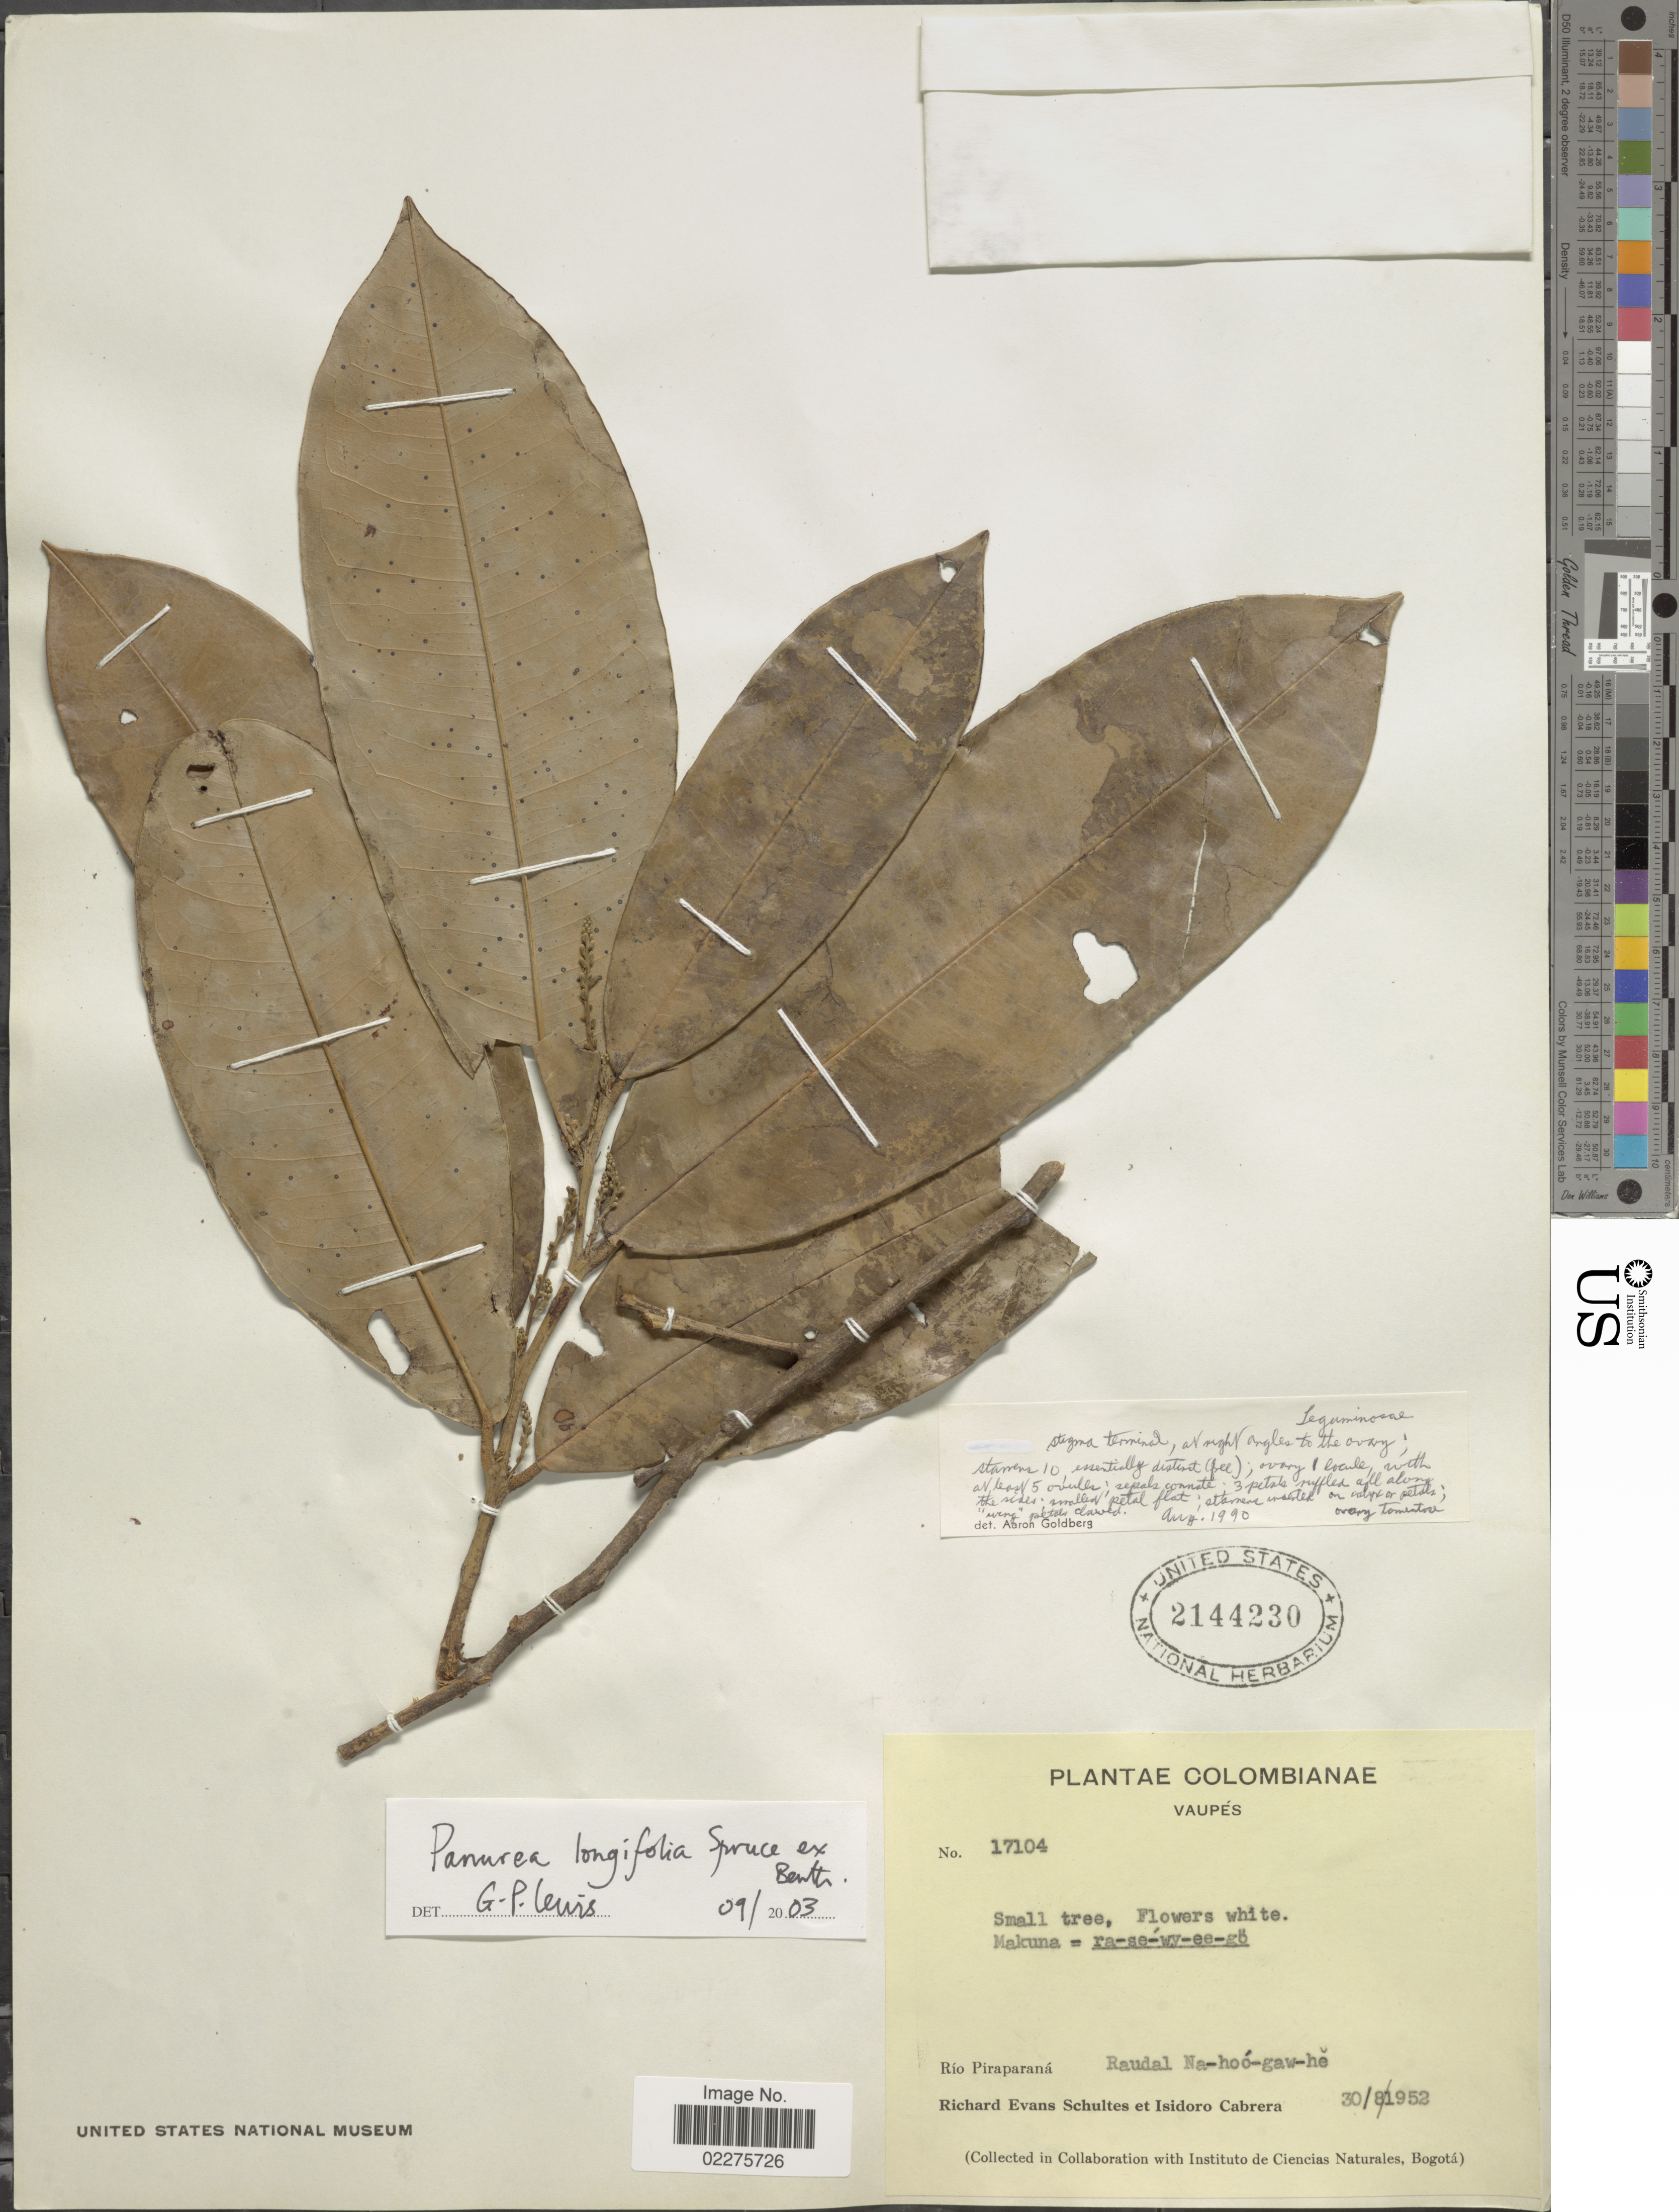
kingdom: Plantae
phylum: Tracheophyta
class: Magnoliopsida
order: Fabales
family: Fabaceae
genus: Panurea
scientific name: Panurea longifolia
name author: Spruce ex Benth.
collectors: R. E. Schultes & I. Cabrera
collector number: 17104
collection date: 1952-08-30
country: Colombia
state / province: Vaupés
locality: Río Piraparaná. Raudal Na-hoó-gaw-he [unsure placement]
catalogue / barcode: US 2144230